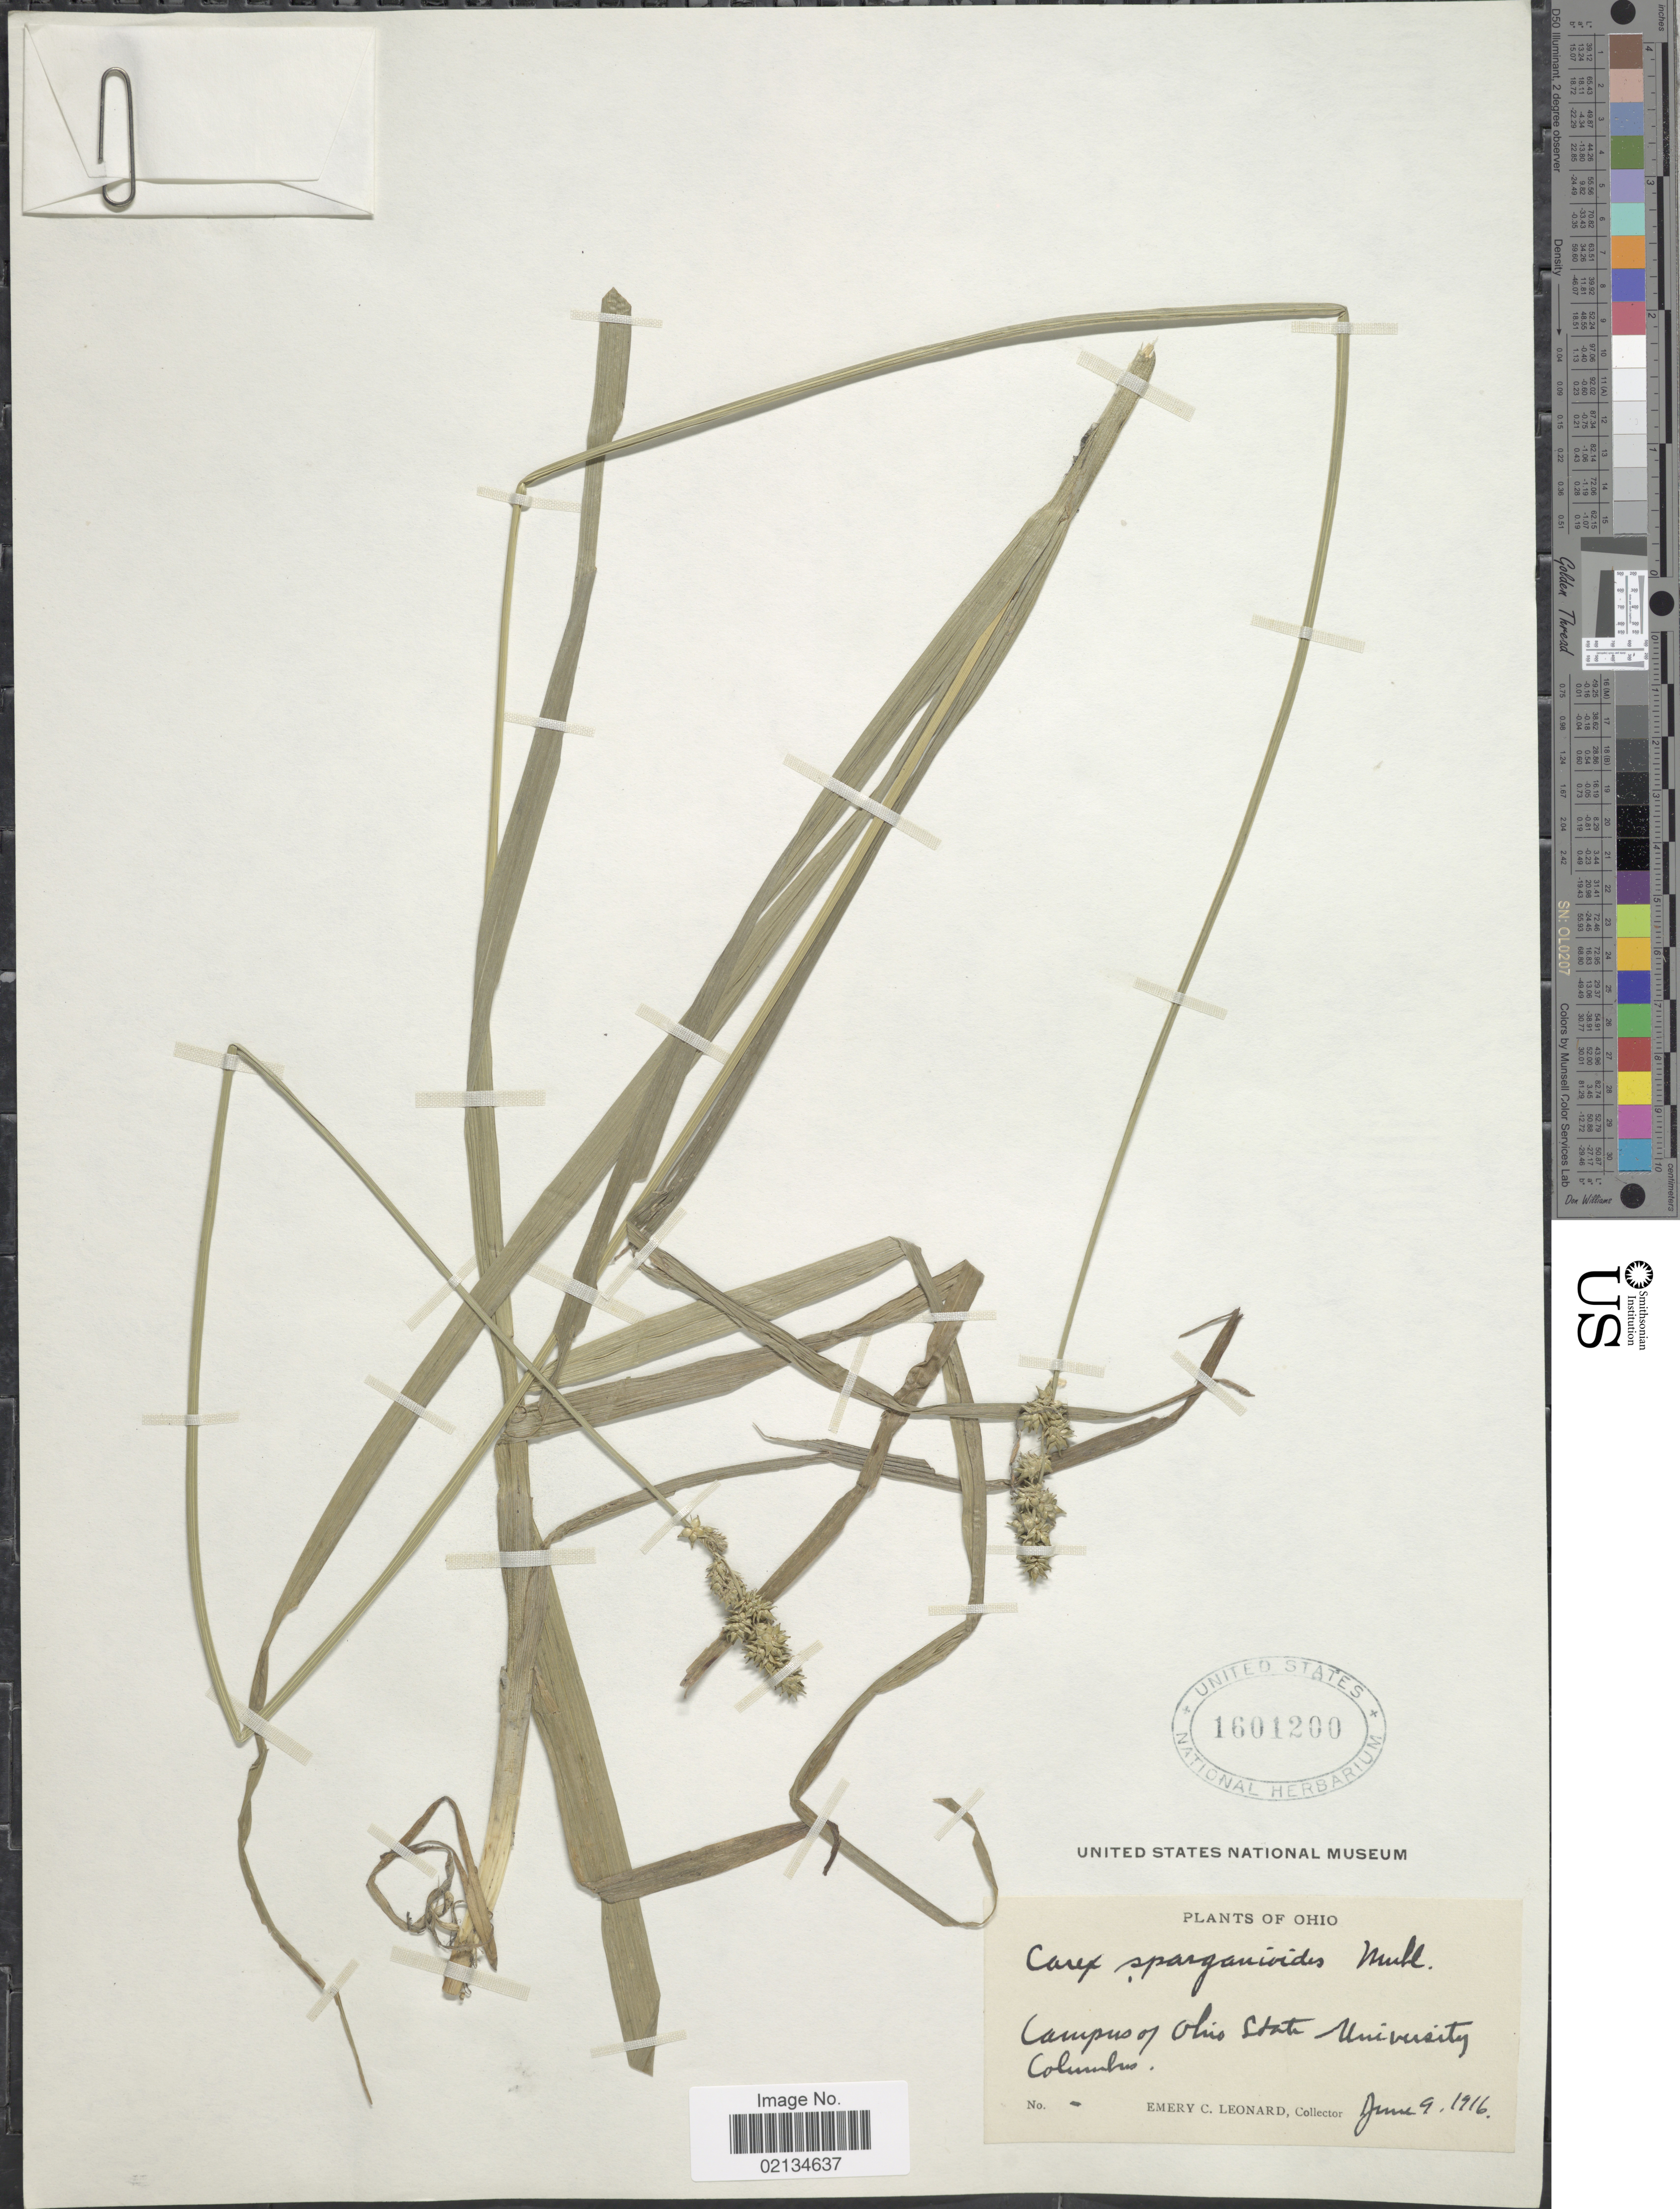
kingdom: Plantae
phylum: Tracheophyta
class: Liliopsida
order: Poales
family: Cyperaceae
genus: Carex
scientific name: Carex sparganioides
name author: Muhl. ex Willd.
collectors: E. C. Leonard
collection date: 1916-06-09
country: United States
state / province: Ohio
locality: Campus of Ohio State University Columbus.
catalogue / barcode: US 1601200